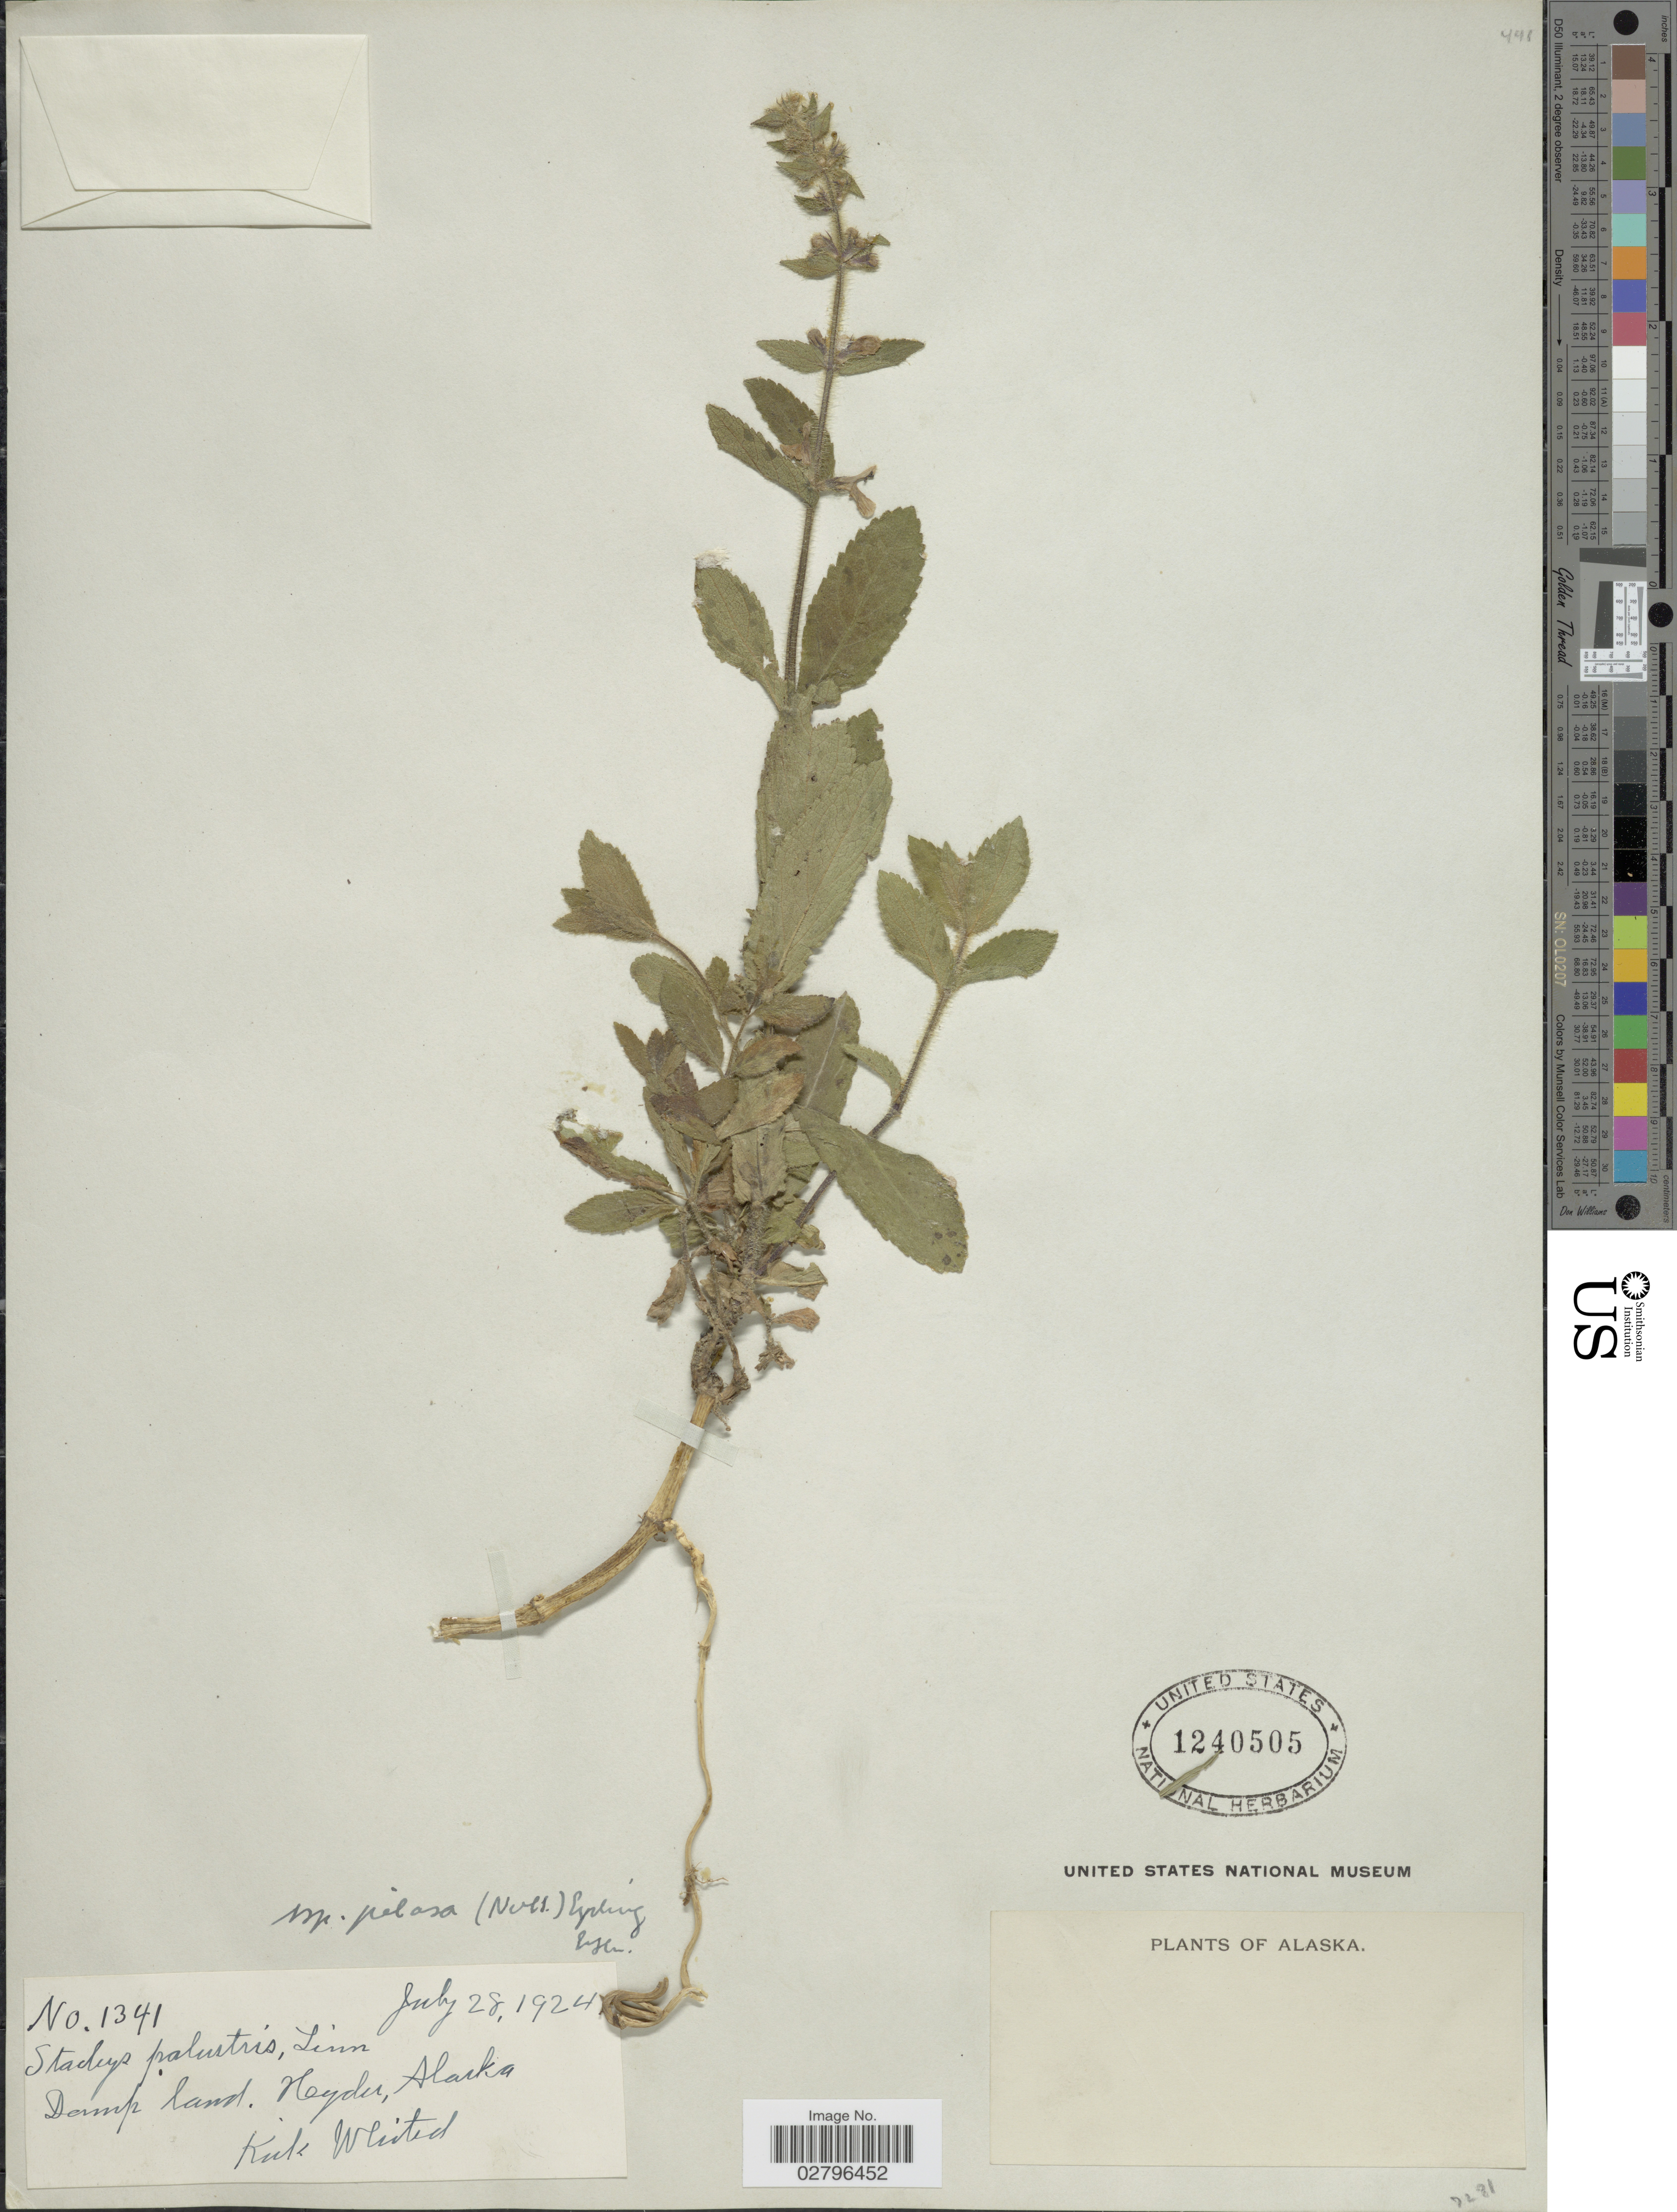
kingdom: Plantae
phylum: Tracheophyta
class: Magnoliopsida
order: Lamiales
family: Lamiaceae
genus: Stachys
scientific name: Stachys palustris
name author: L.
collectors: K. Whited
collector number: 1341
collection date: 1924-07-28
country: United States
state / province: Alaska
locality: Heyder.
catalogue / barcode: US 1240505